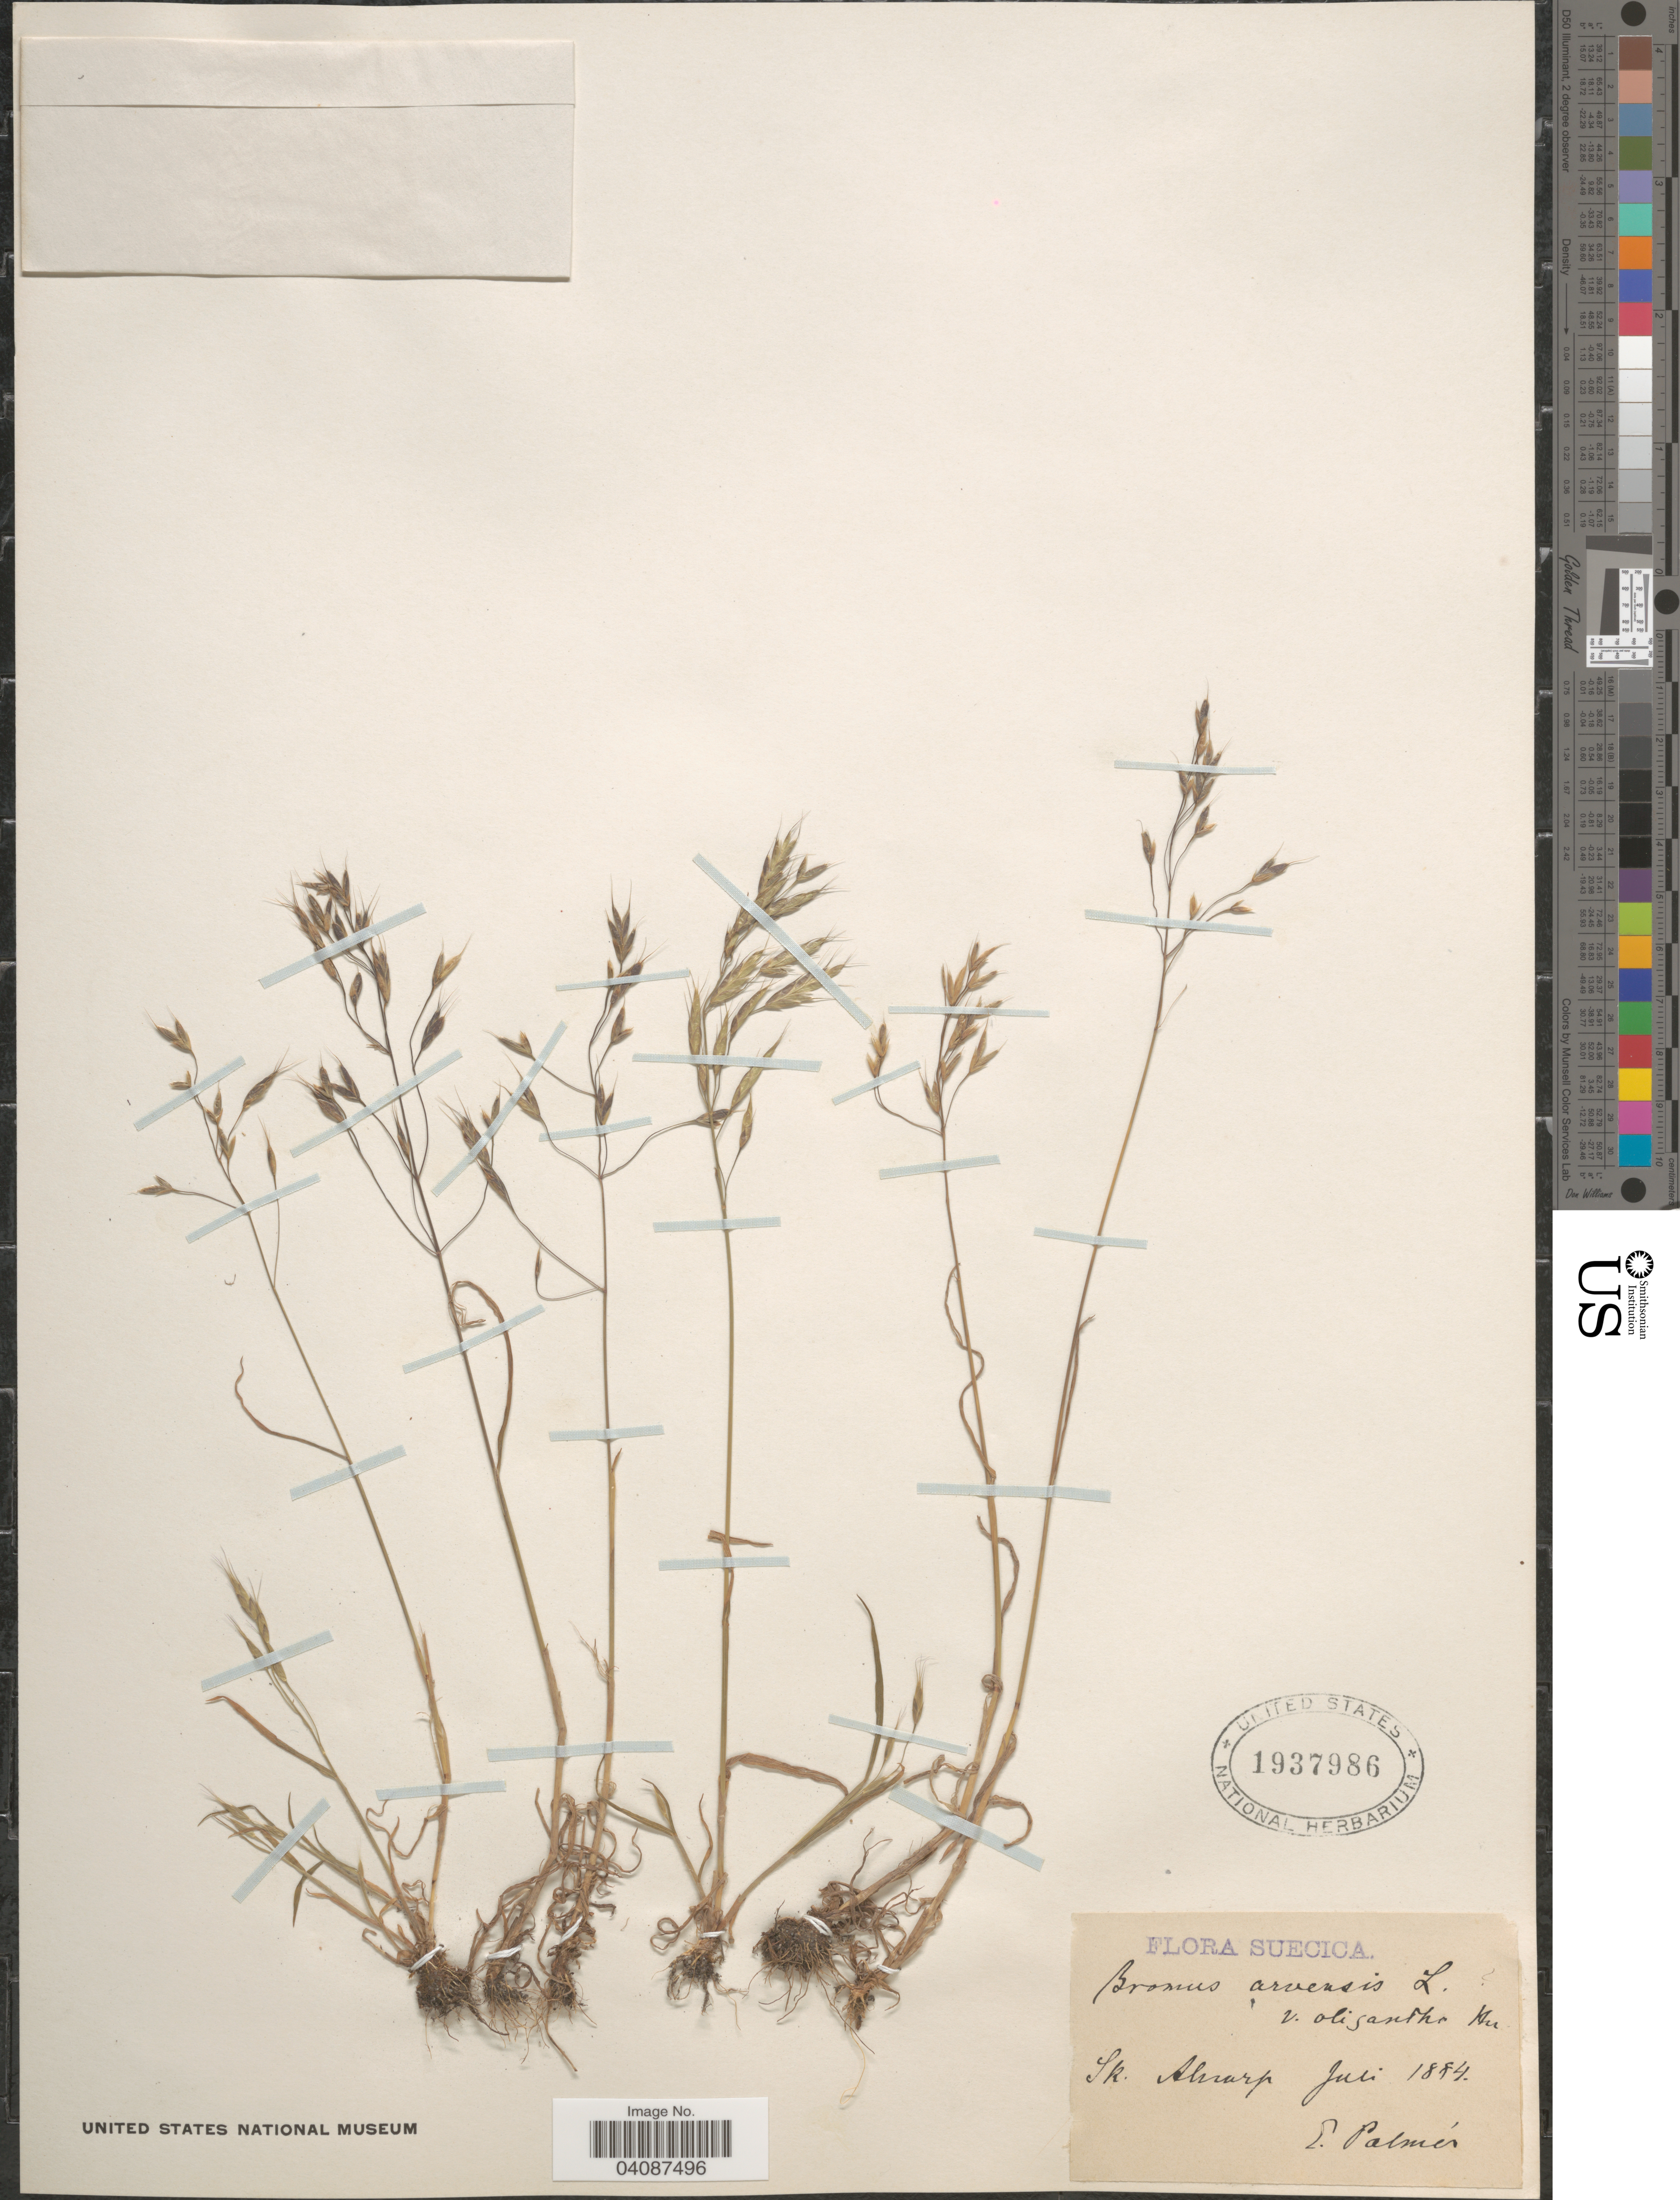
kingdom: Plantae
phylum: Tracheophyta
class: Liliopsida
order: Poales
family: Poaceae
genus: Bromus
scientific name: Bromus arvensis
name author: L.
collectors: E. Palmer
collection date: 1884-07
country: Sweden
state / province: Skåne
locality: Suecica. Sk. Alnarp.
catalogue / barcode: US 1937986